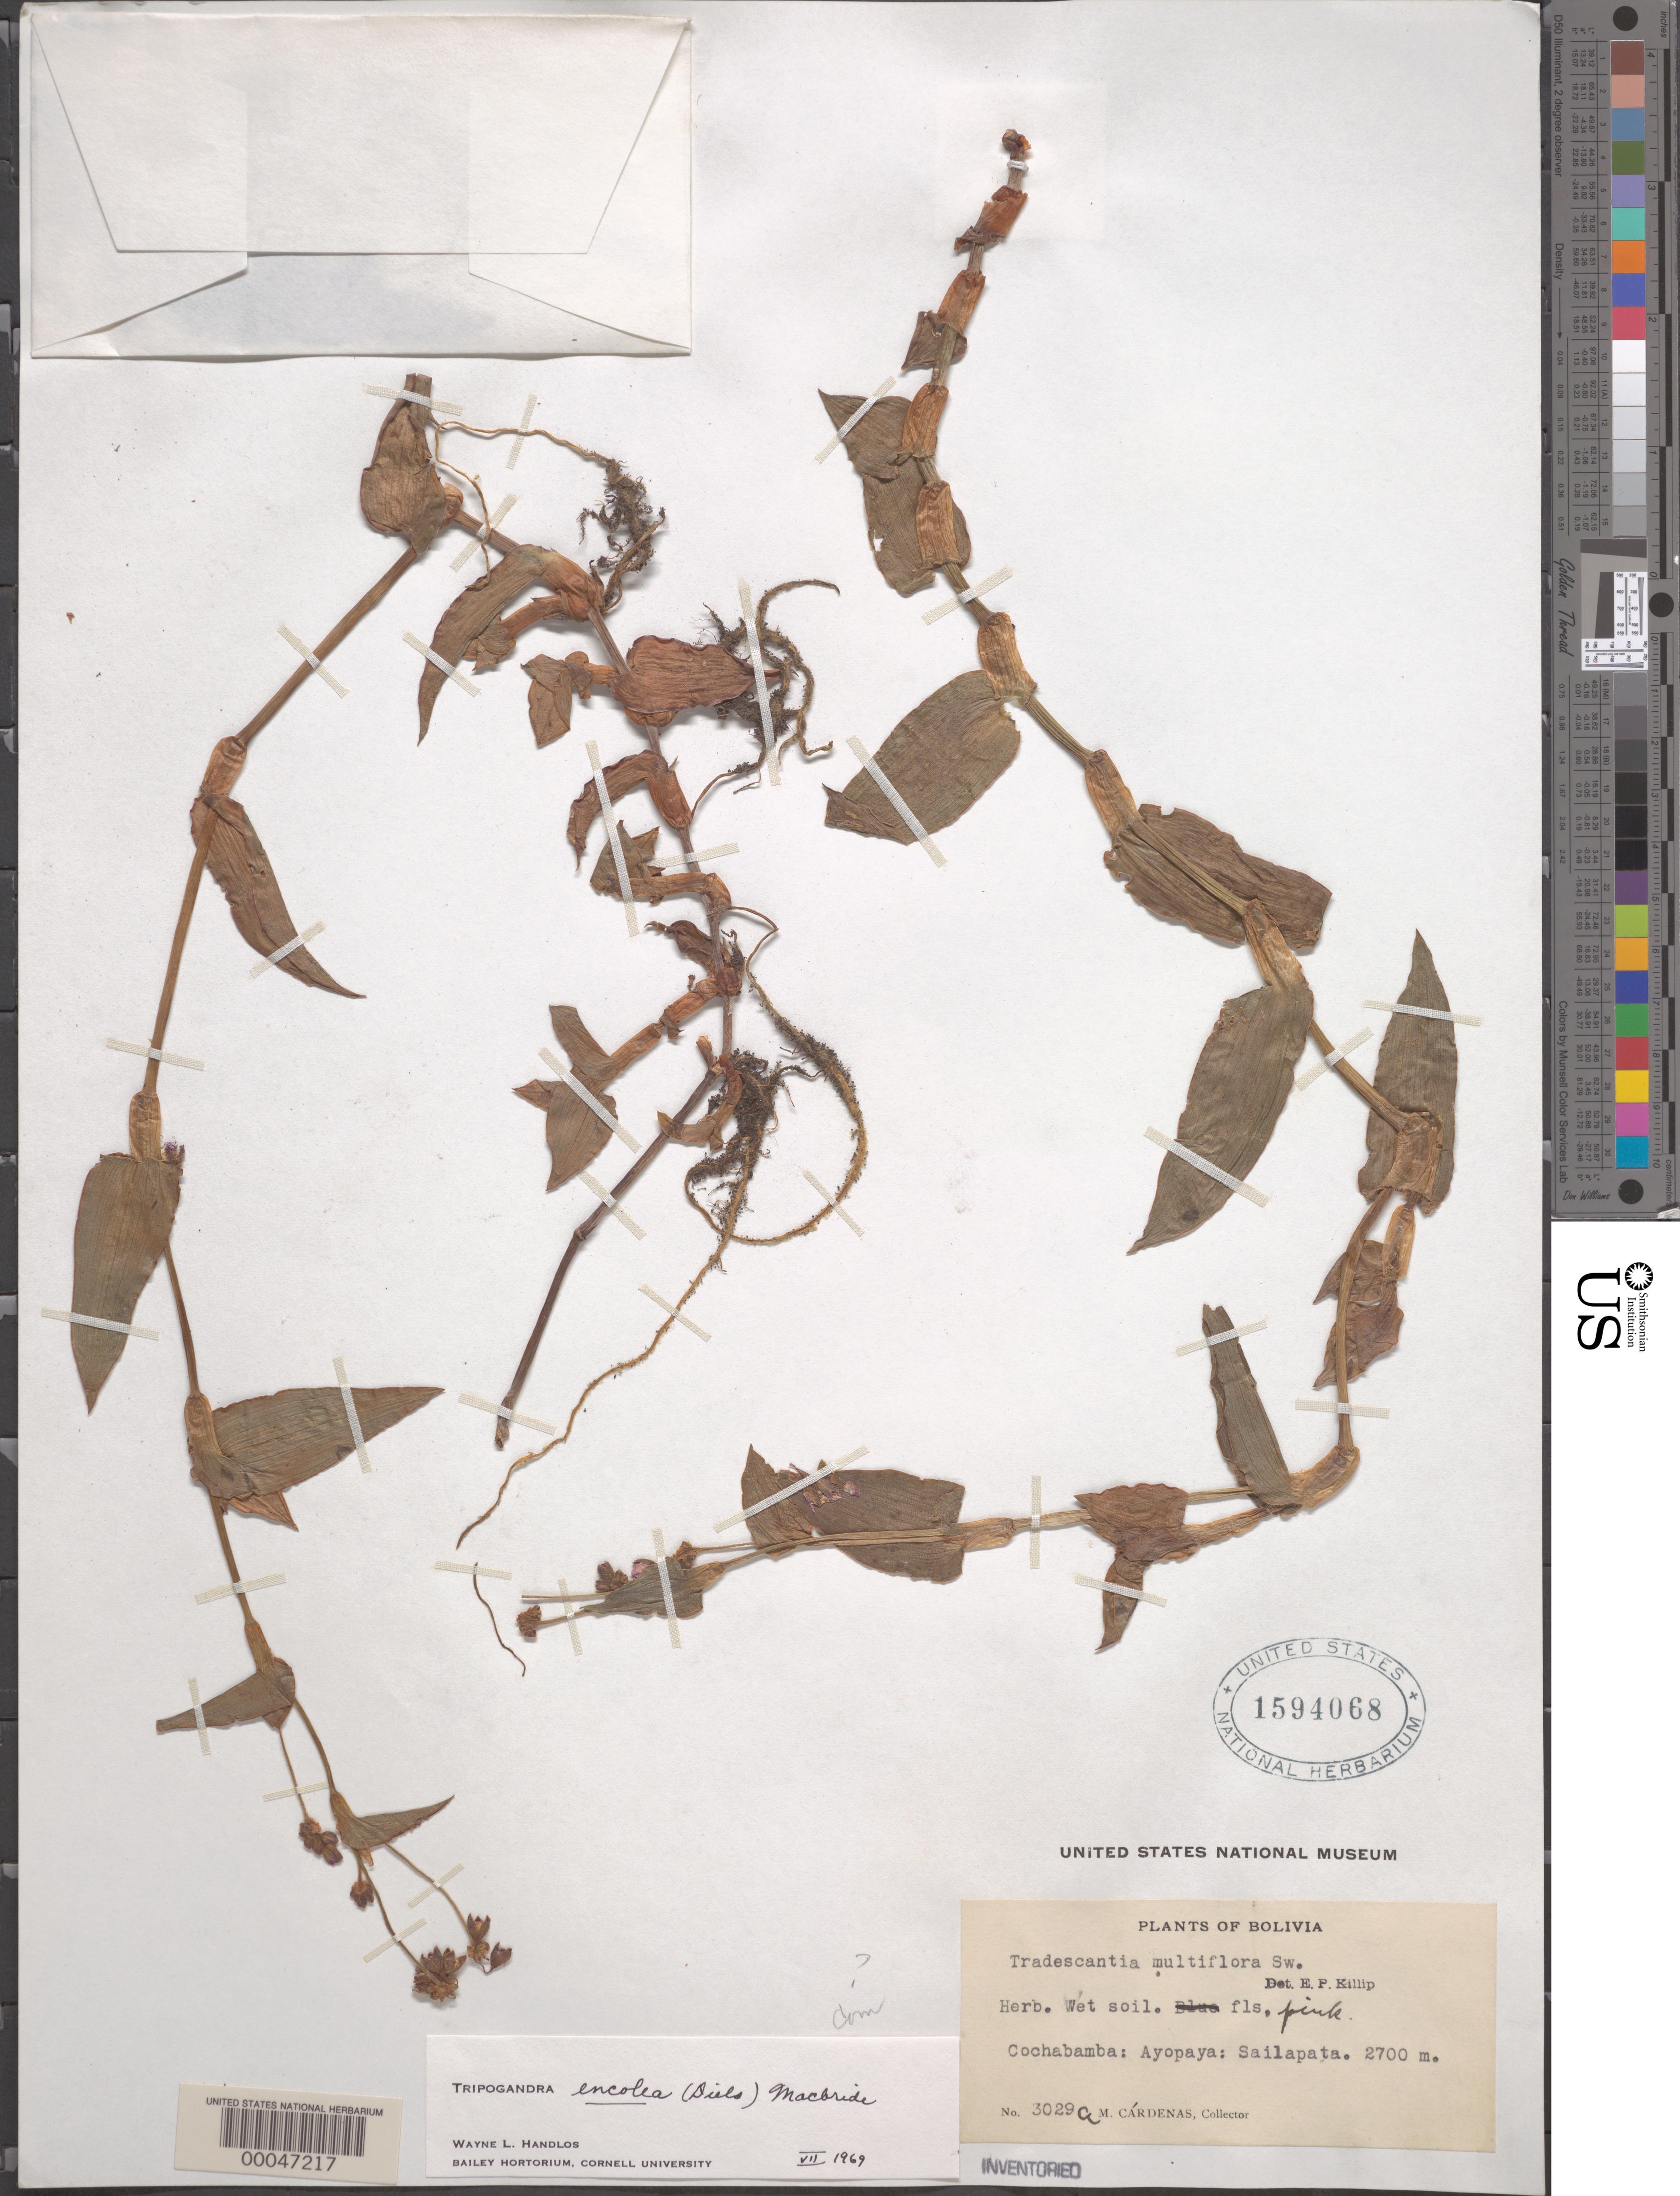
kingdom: Plantae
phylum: Tracheophyta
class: Liliopsida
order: Commelinales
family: Commelinaceae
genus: Tripogandra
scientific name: Tripogandra encolea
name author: (Diels) J.F. Macbr.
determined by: Handlos, W. L.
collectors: M. Cárdenas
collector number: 3029a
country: Bolivia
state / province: Cochabamba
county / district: Ayopaya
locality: Sailapata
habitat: Wet soil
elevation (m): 2700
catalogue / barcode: US 1594068